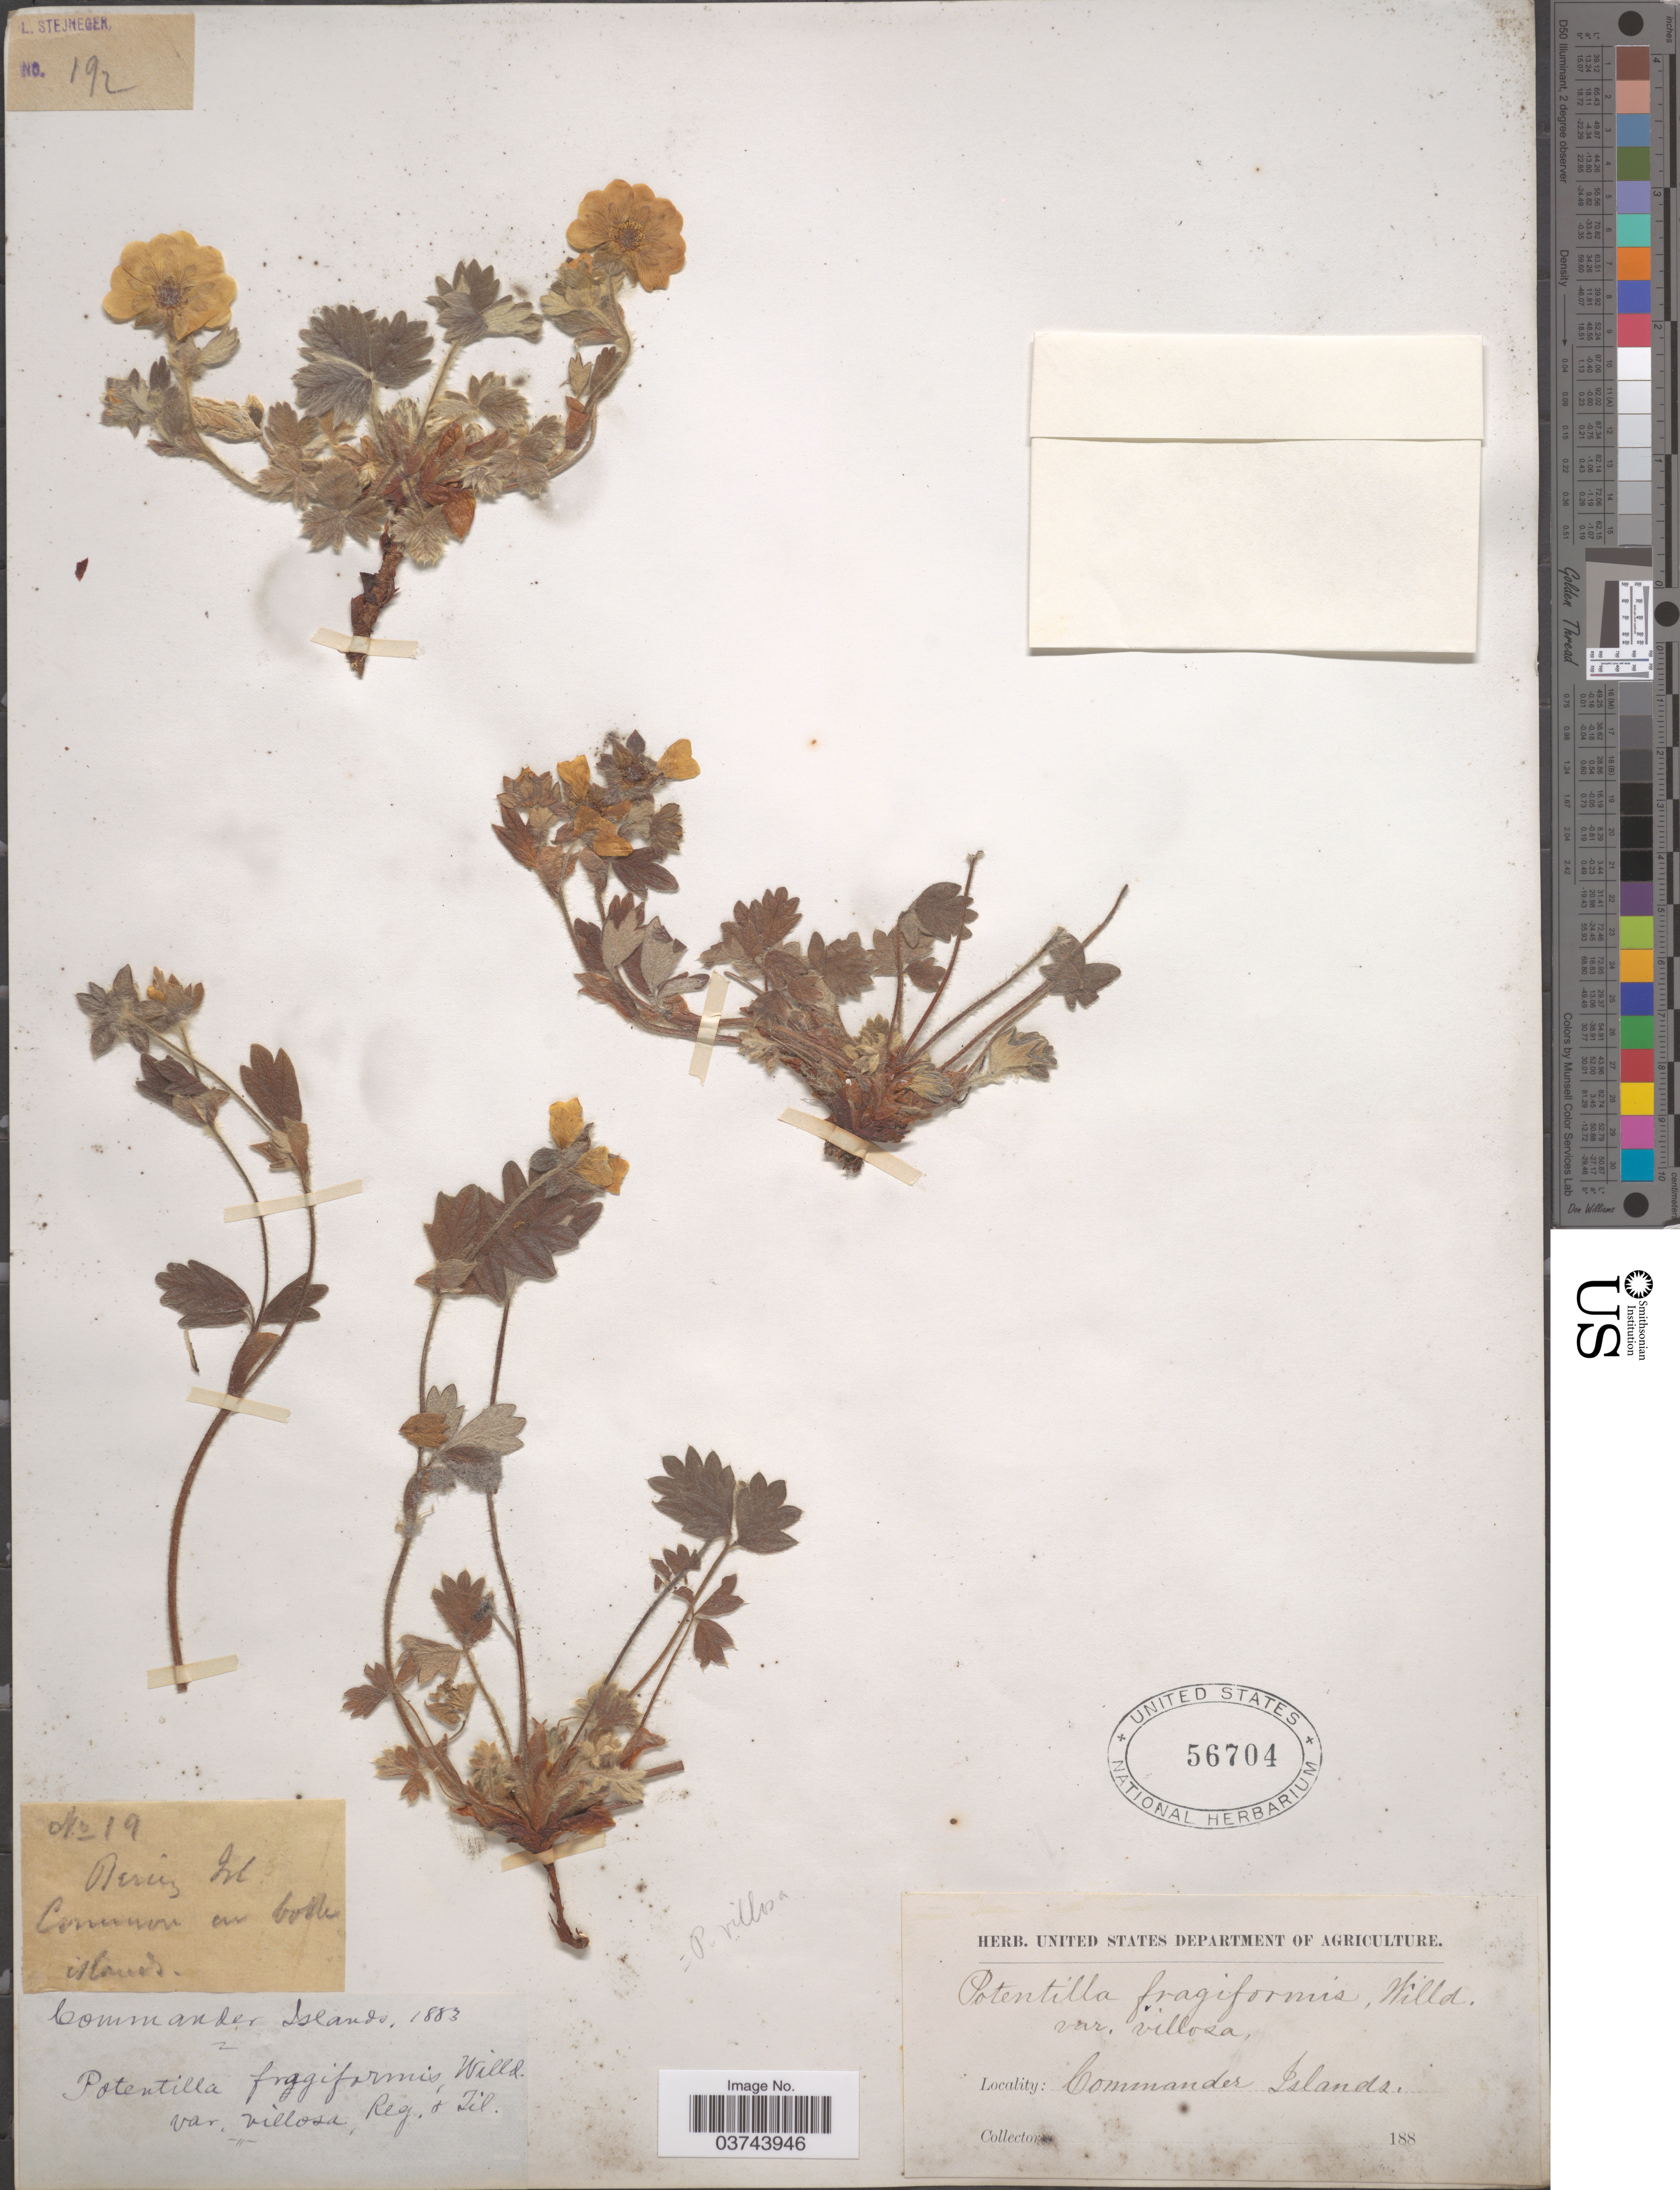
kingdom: Plantae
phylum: Tracheophyta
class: Magnoliopsida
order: Rosales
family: Rosaceae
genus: Potentilla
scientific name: Potentilla villosa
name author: Pall. ex Pursh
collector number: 19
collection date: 1883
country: Russian Federation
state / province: Kamchatka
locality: Bering Isl. Commander Islands.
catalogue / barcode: US 56704